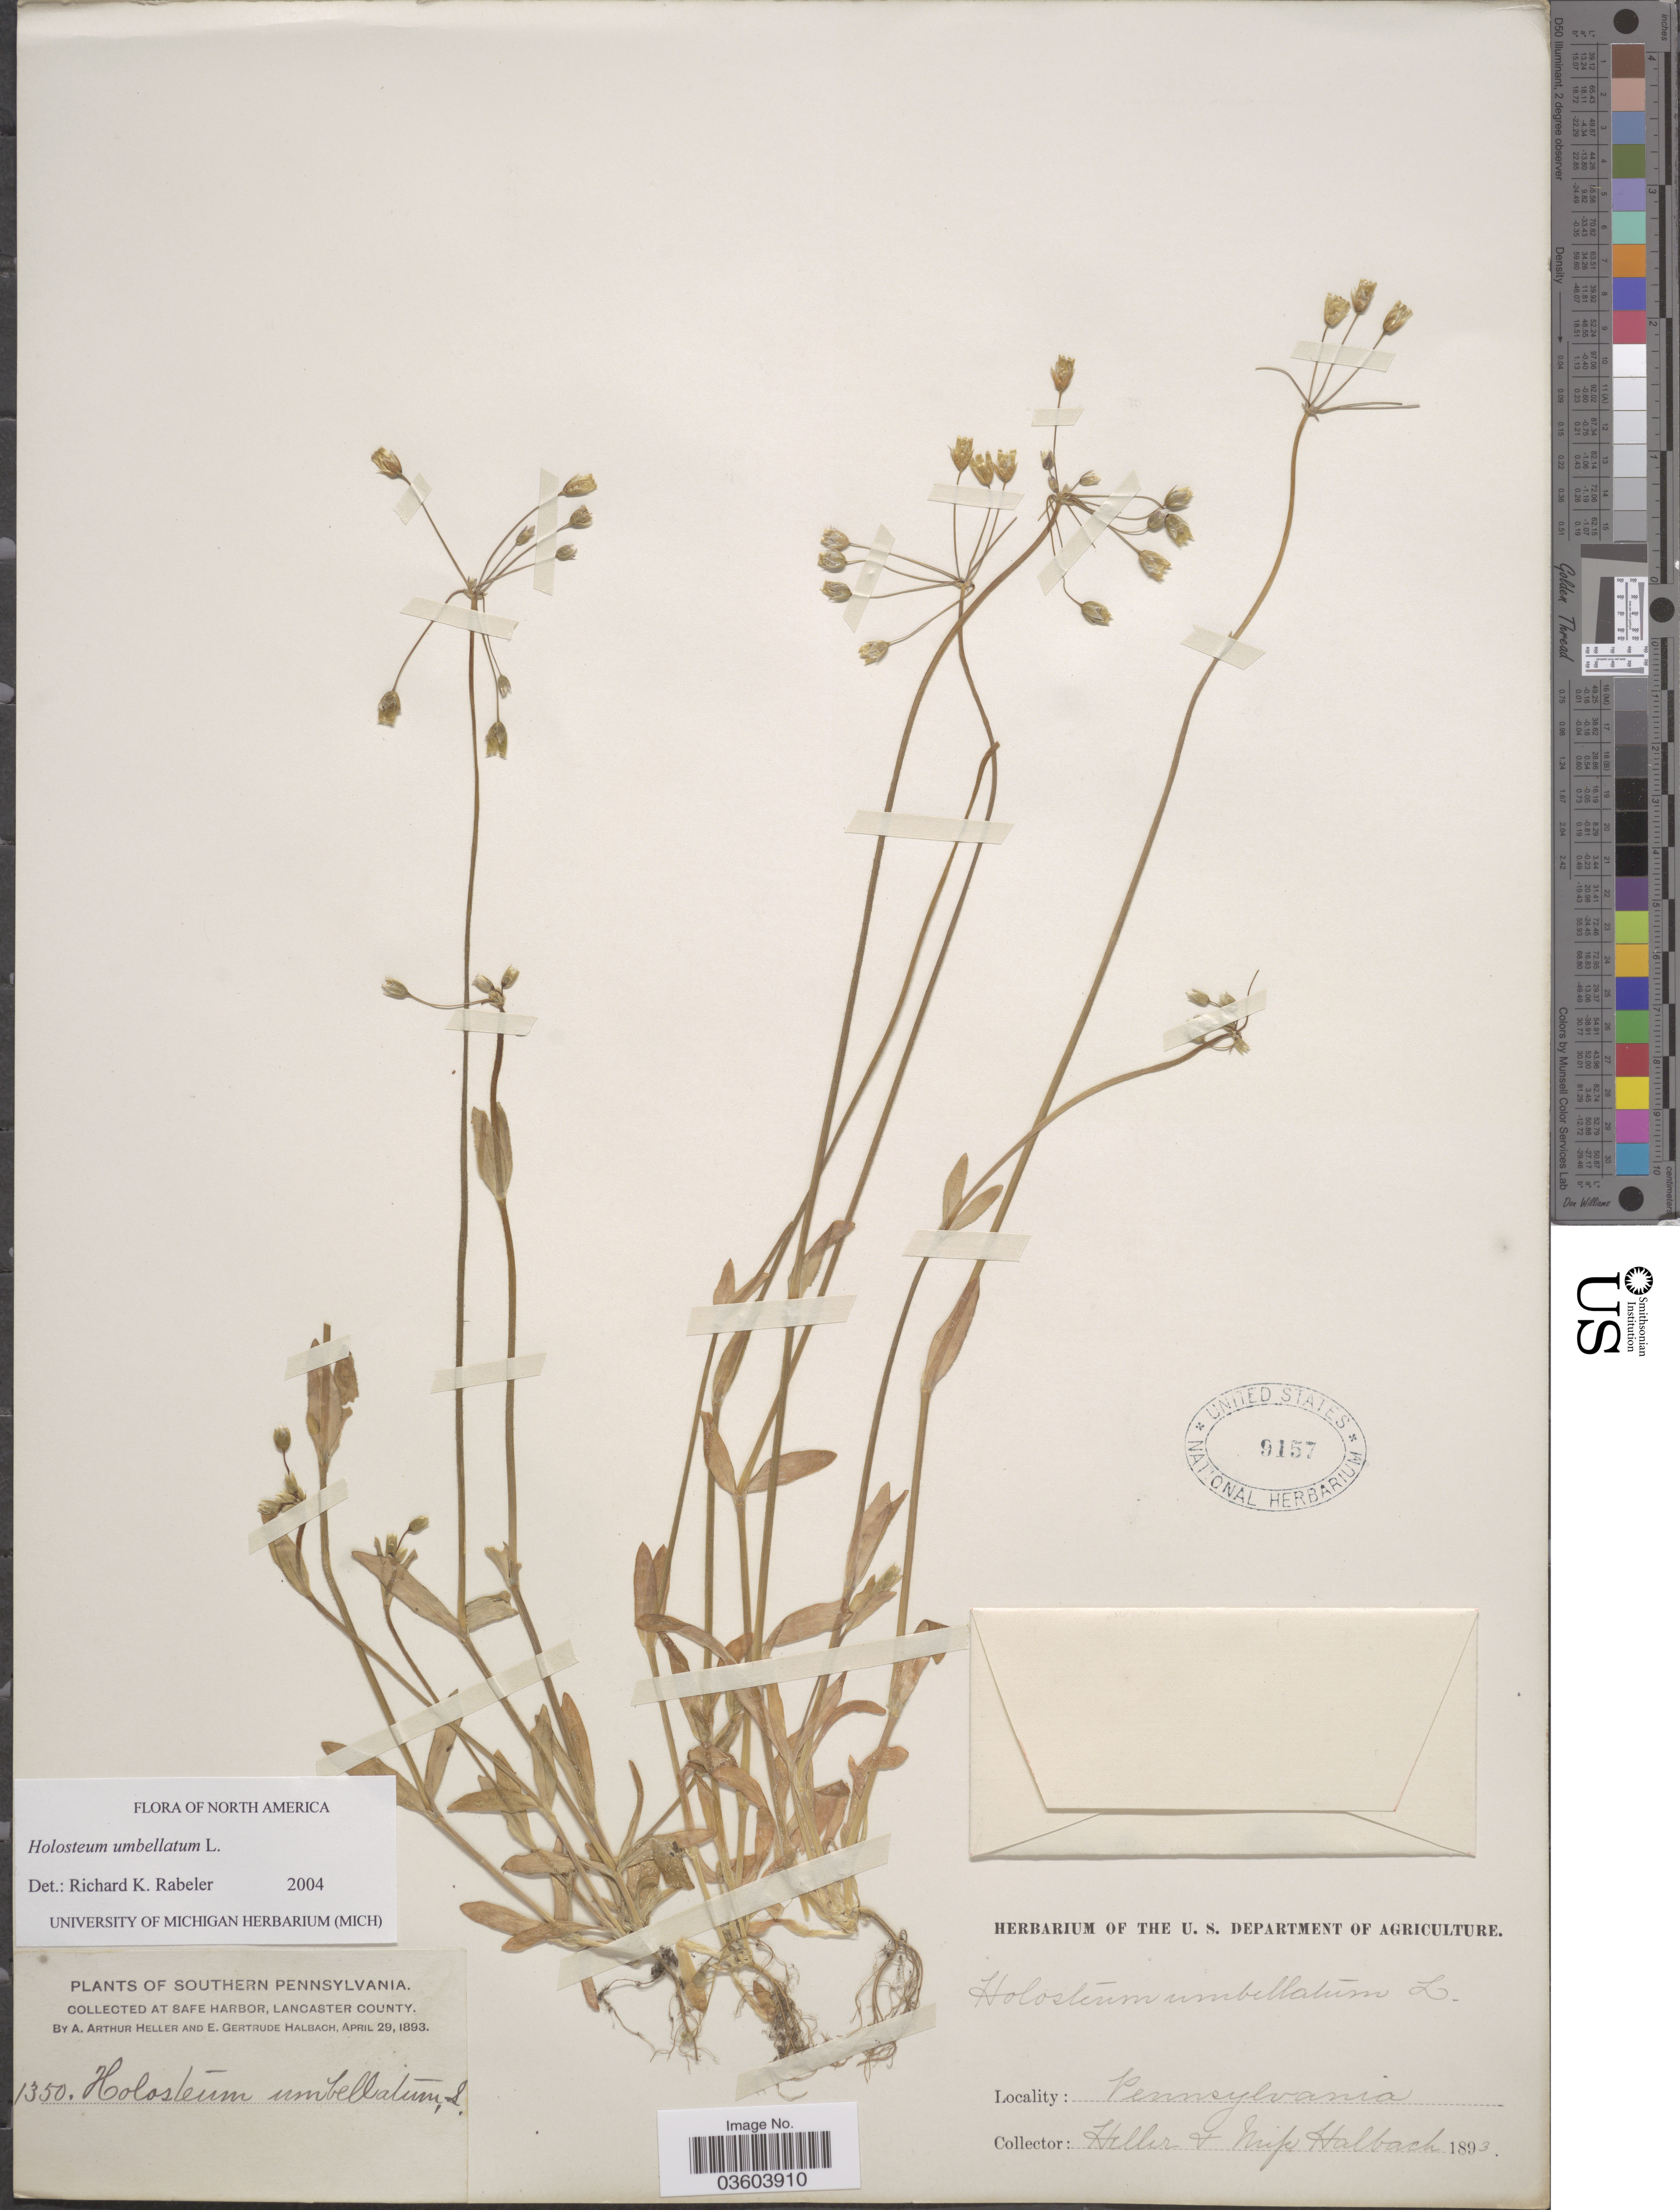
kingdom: Plantae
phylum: Tracheophyta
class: Magnoliopsida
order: Caryophyllales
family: Caryophyllaceae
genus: Holosteum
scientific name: Holosteum umbellatum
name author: L.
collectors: A. A. Heller & E. G. Halbach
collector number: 1350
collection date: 1893-04-29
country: United States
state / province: Pennsylvania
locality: Southern Pennsylvania. At Safe Harbor, Lancaster County.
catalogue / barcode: US 9157